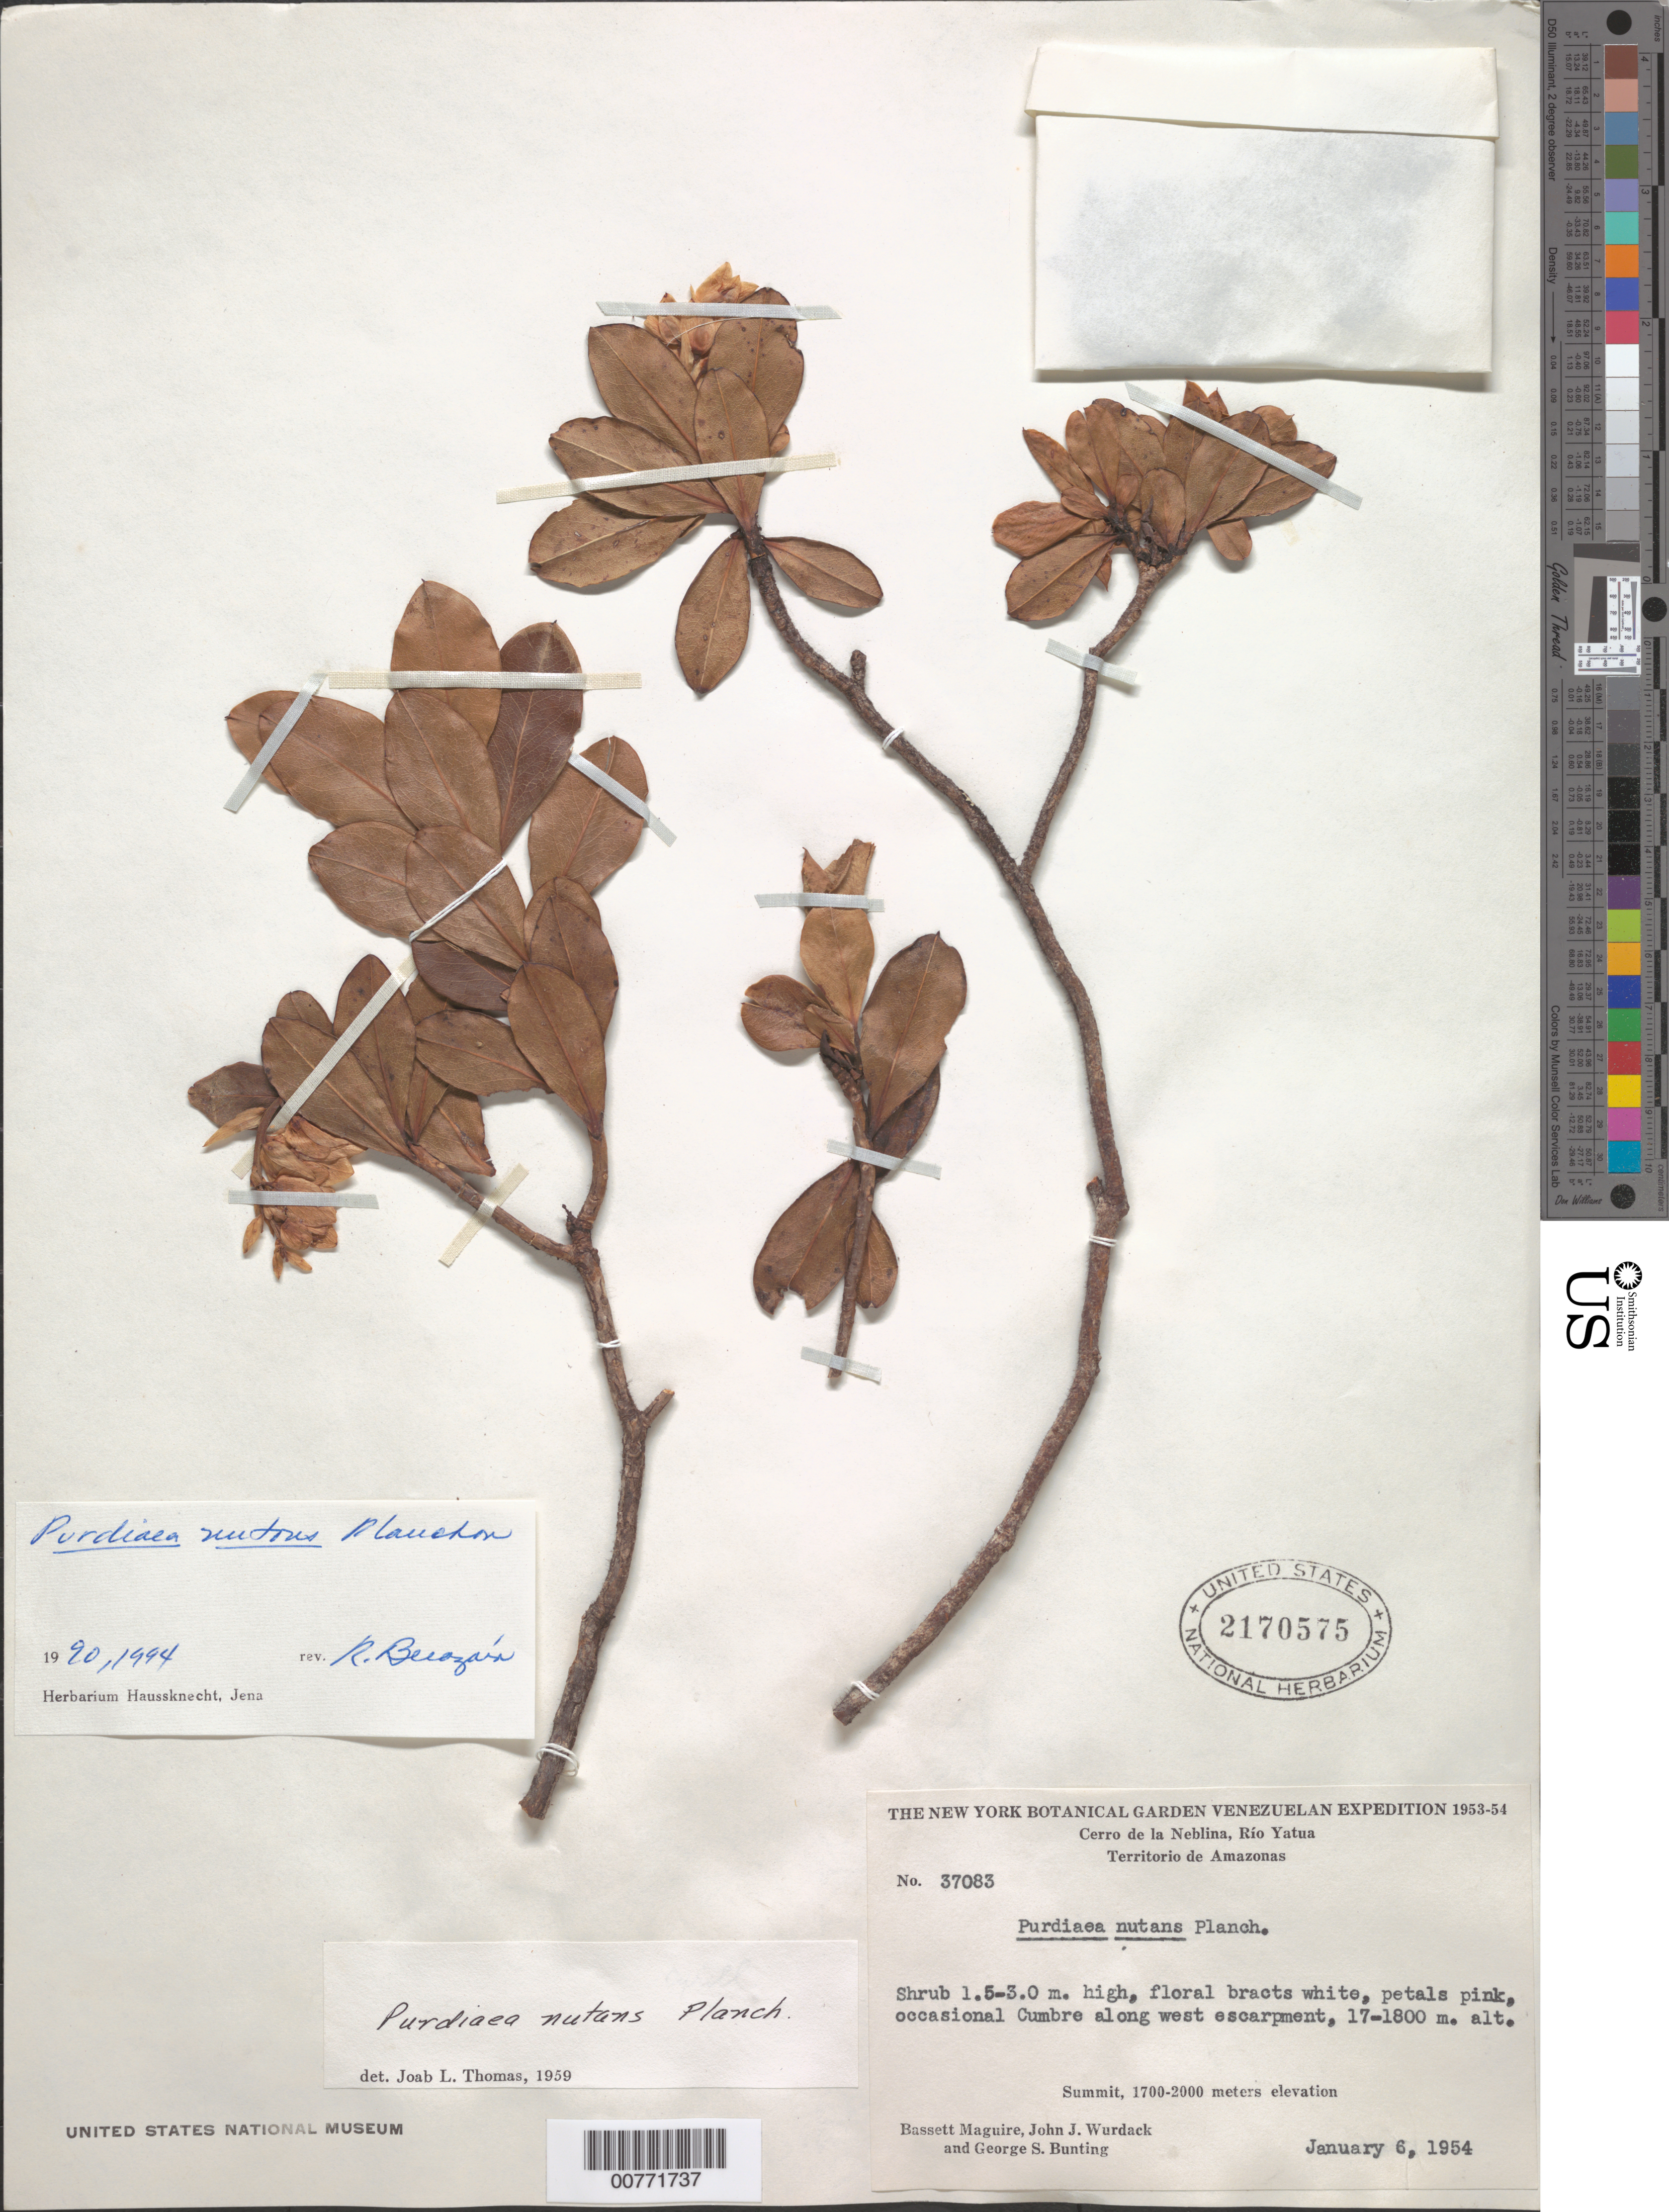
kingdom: Plantae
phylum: Tracheophyta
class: Magnoliopsida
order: Ericales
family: Clethraceae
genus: Purdiaea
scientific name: Purdiaea nutans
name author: Planch.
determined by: Berozain, R.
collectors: B. Maguire, J. J. Wurdack & G. S. Bunting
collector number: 37083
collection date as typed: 6-Jan-54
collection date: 1954-01-06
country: Venezuela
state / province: Amazonas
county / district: Río Negro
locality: Cerro de la Neblina, Río Yatua, W escarpment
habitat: Along W escarpment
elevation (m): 1700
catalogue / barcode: US 2170575